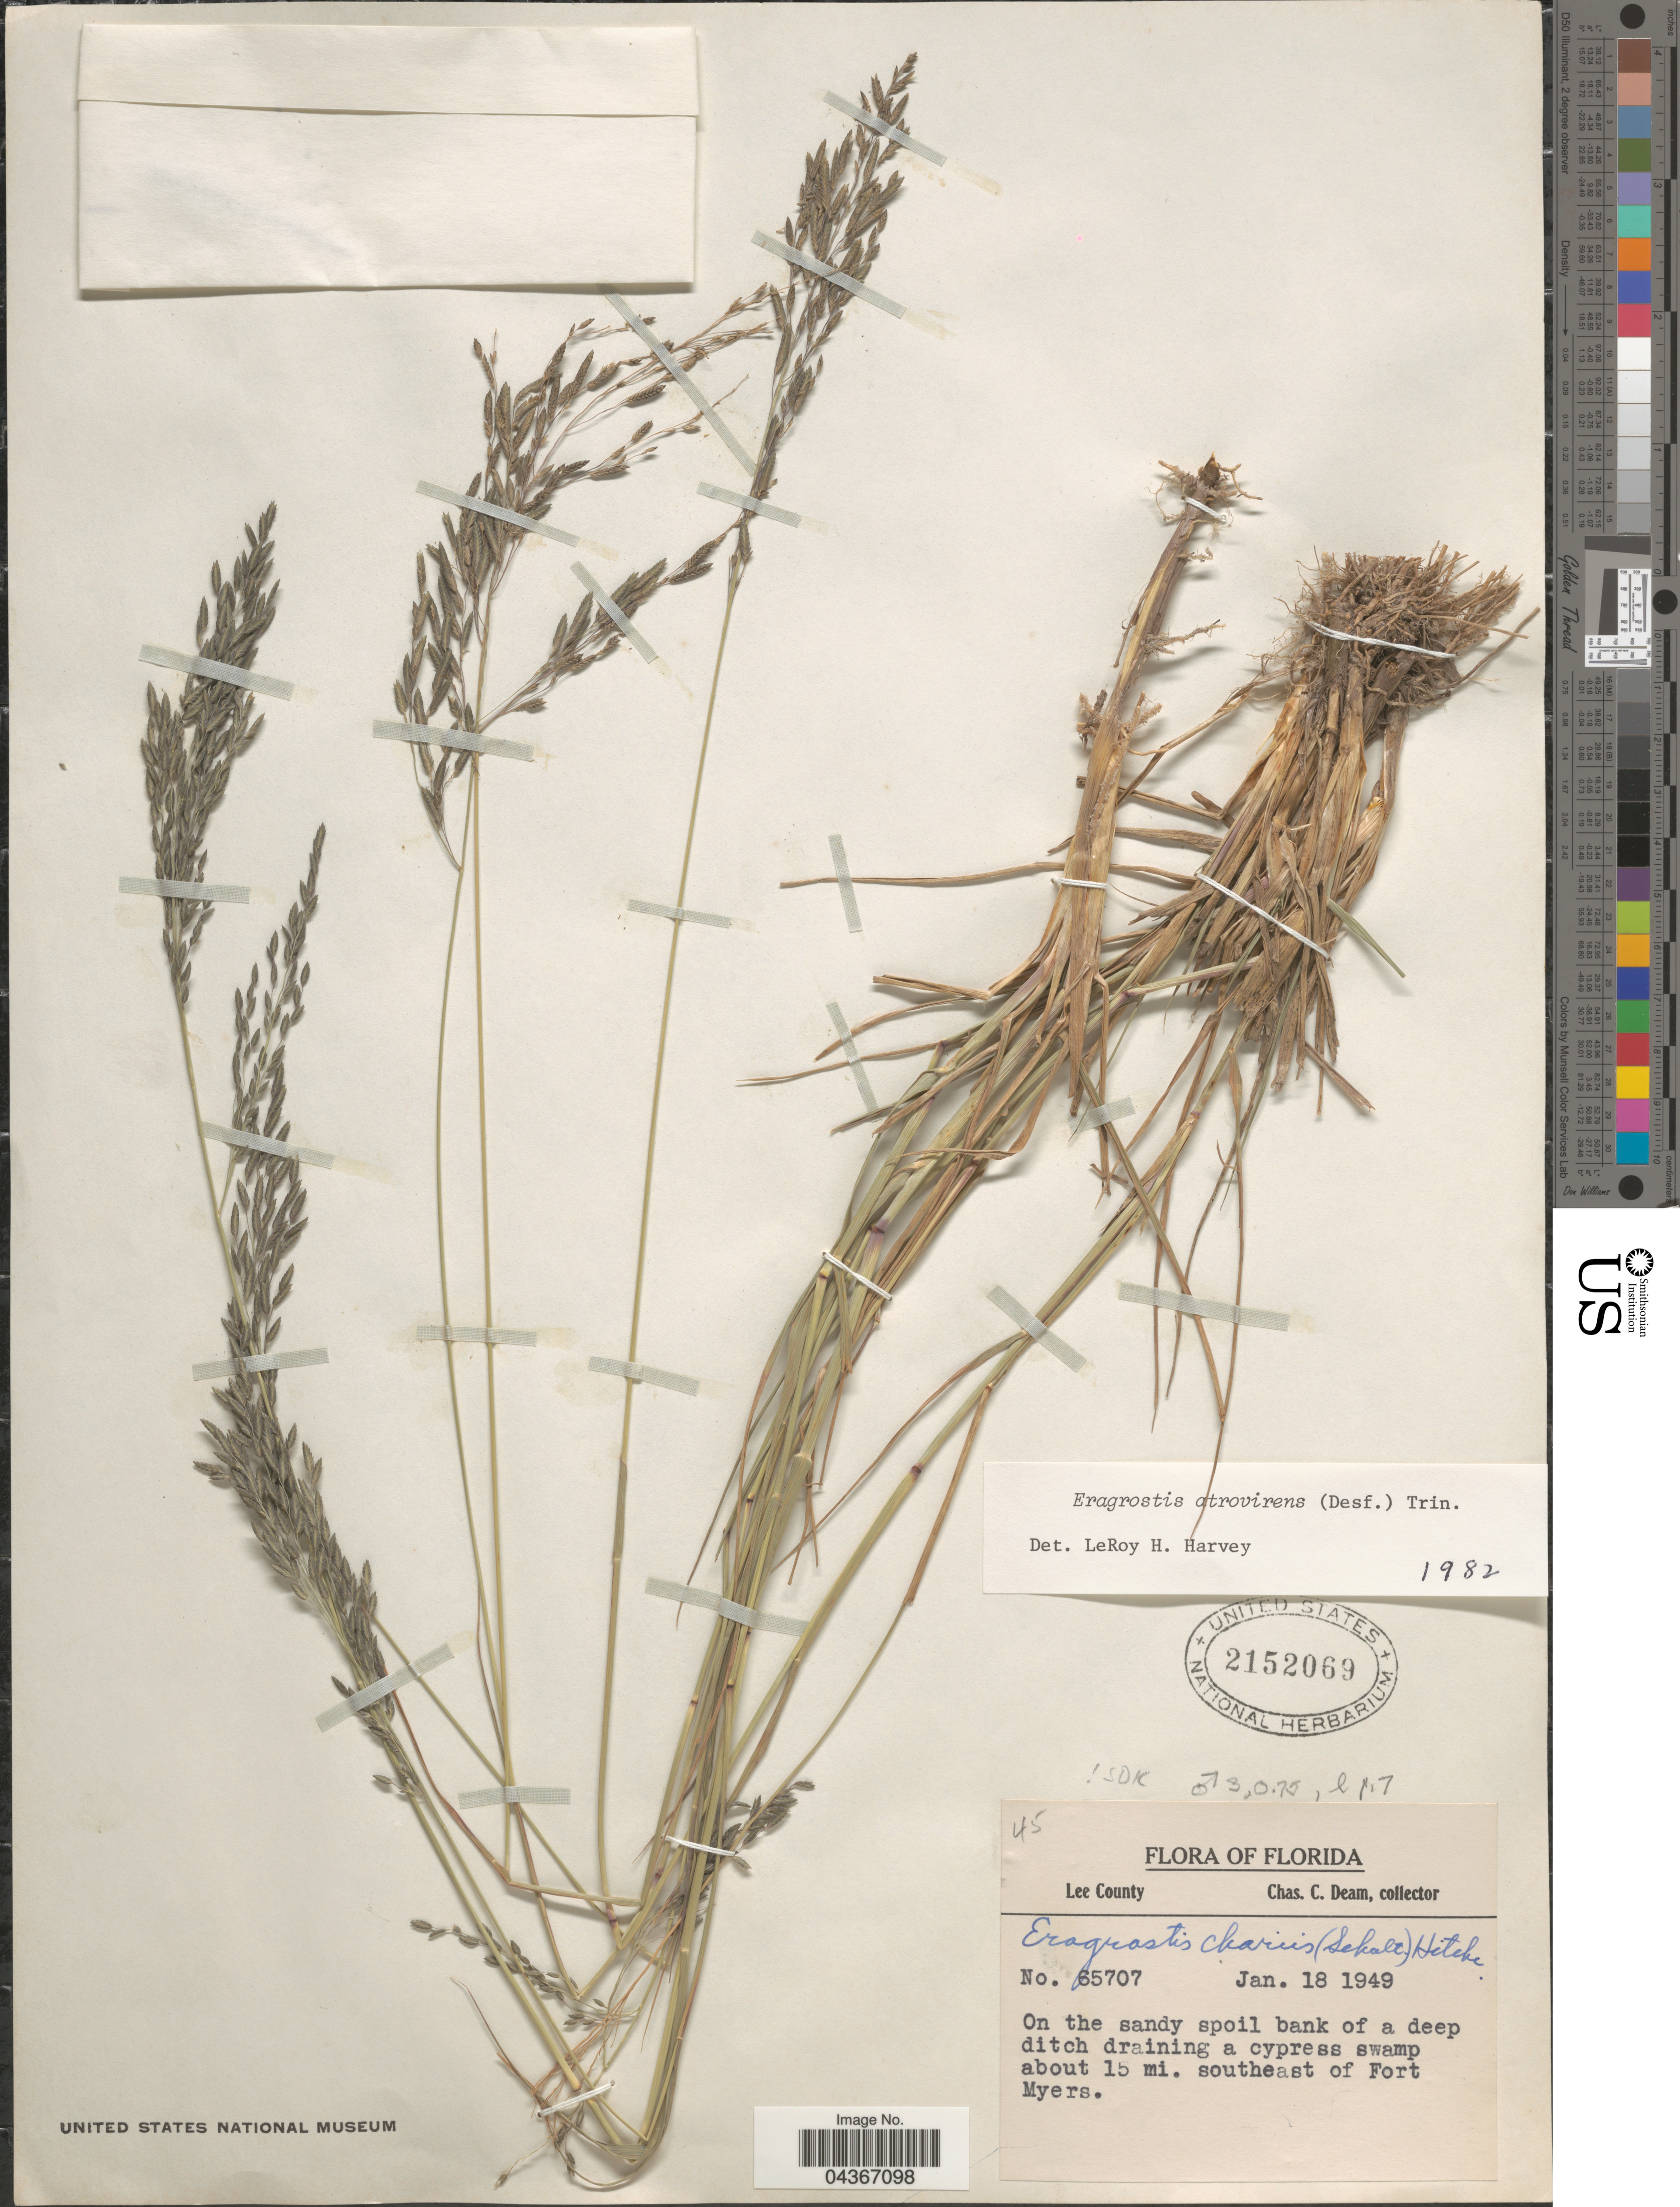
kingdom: Plantae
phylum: Tracheophyta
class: Liliopsida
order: Poales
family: Poaceae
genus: Eragrostis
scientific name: Eragrostis atrovirens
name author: Lange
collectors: C. C. Deam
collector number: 65707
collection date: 1949-01-18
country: United States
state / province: Florida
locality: Lee County. On the sandy spoil bank of a deep ditch draining a cypress swamp about 15 mi. southeast of Fort Myers.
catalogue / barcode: US 2152069